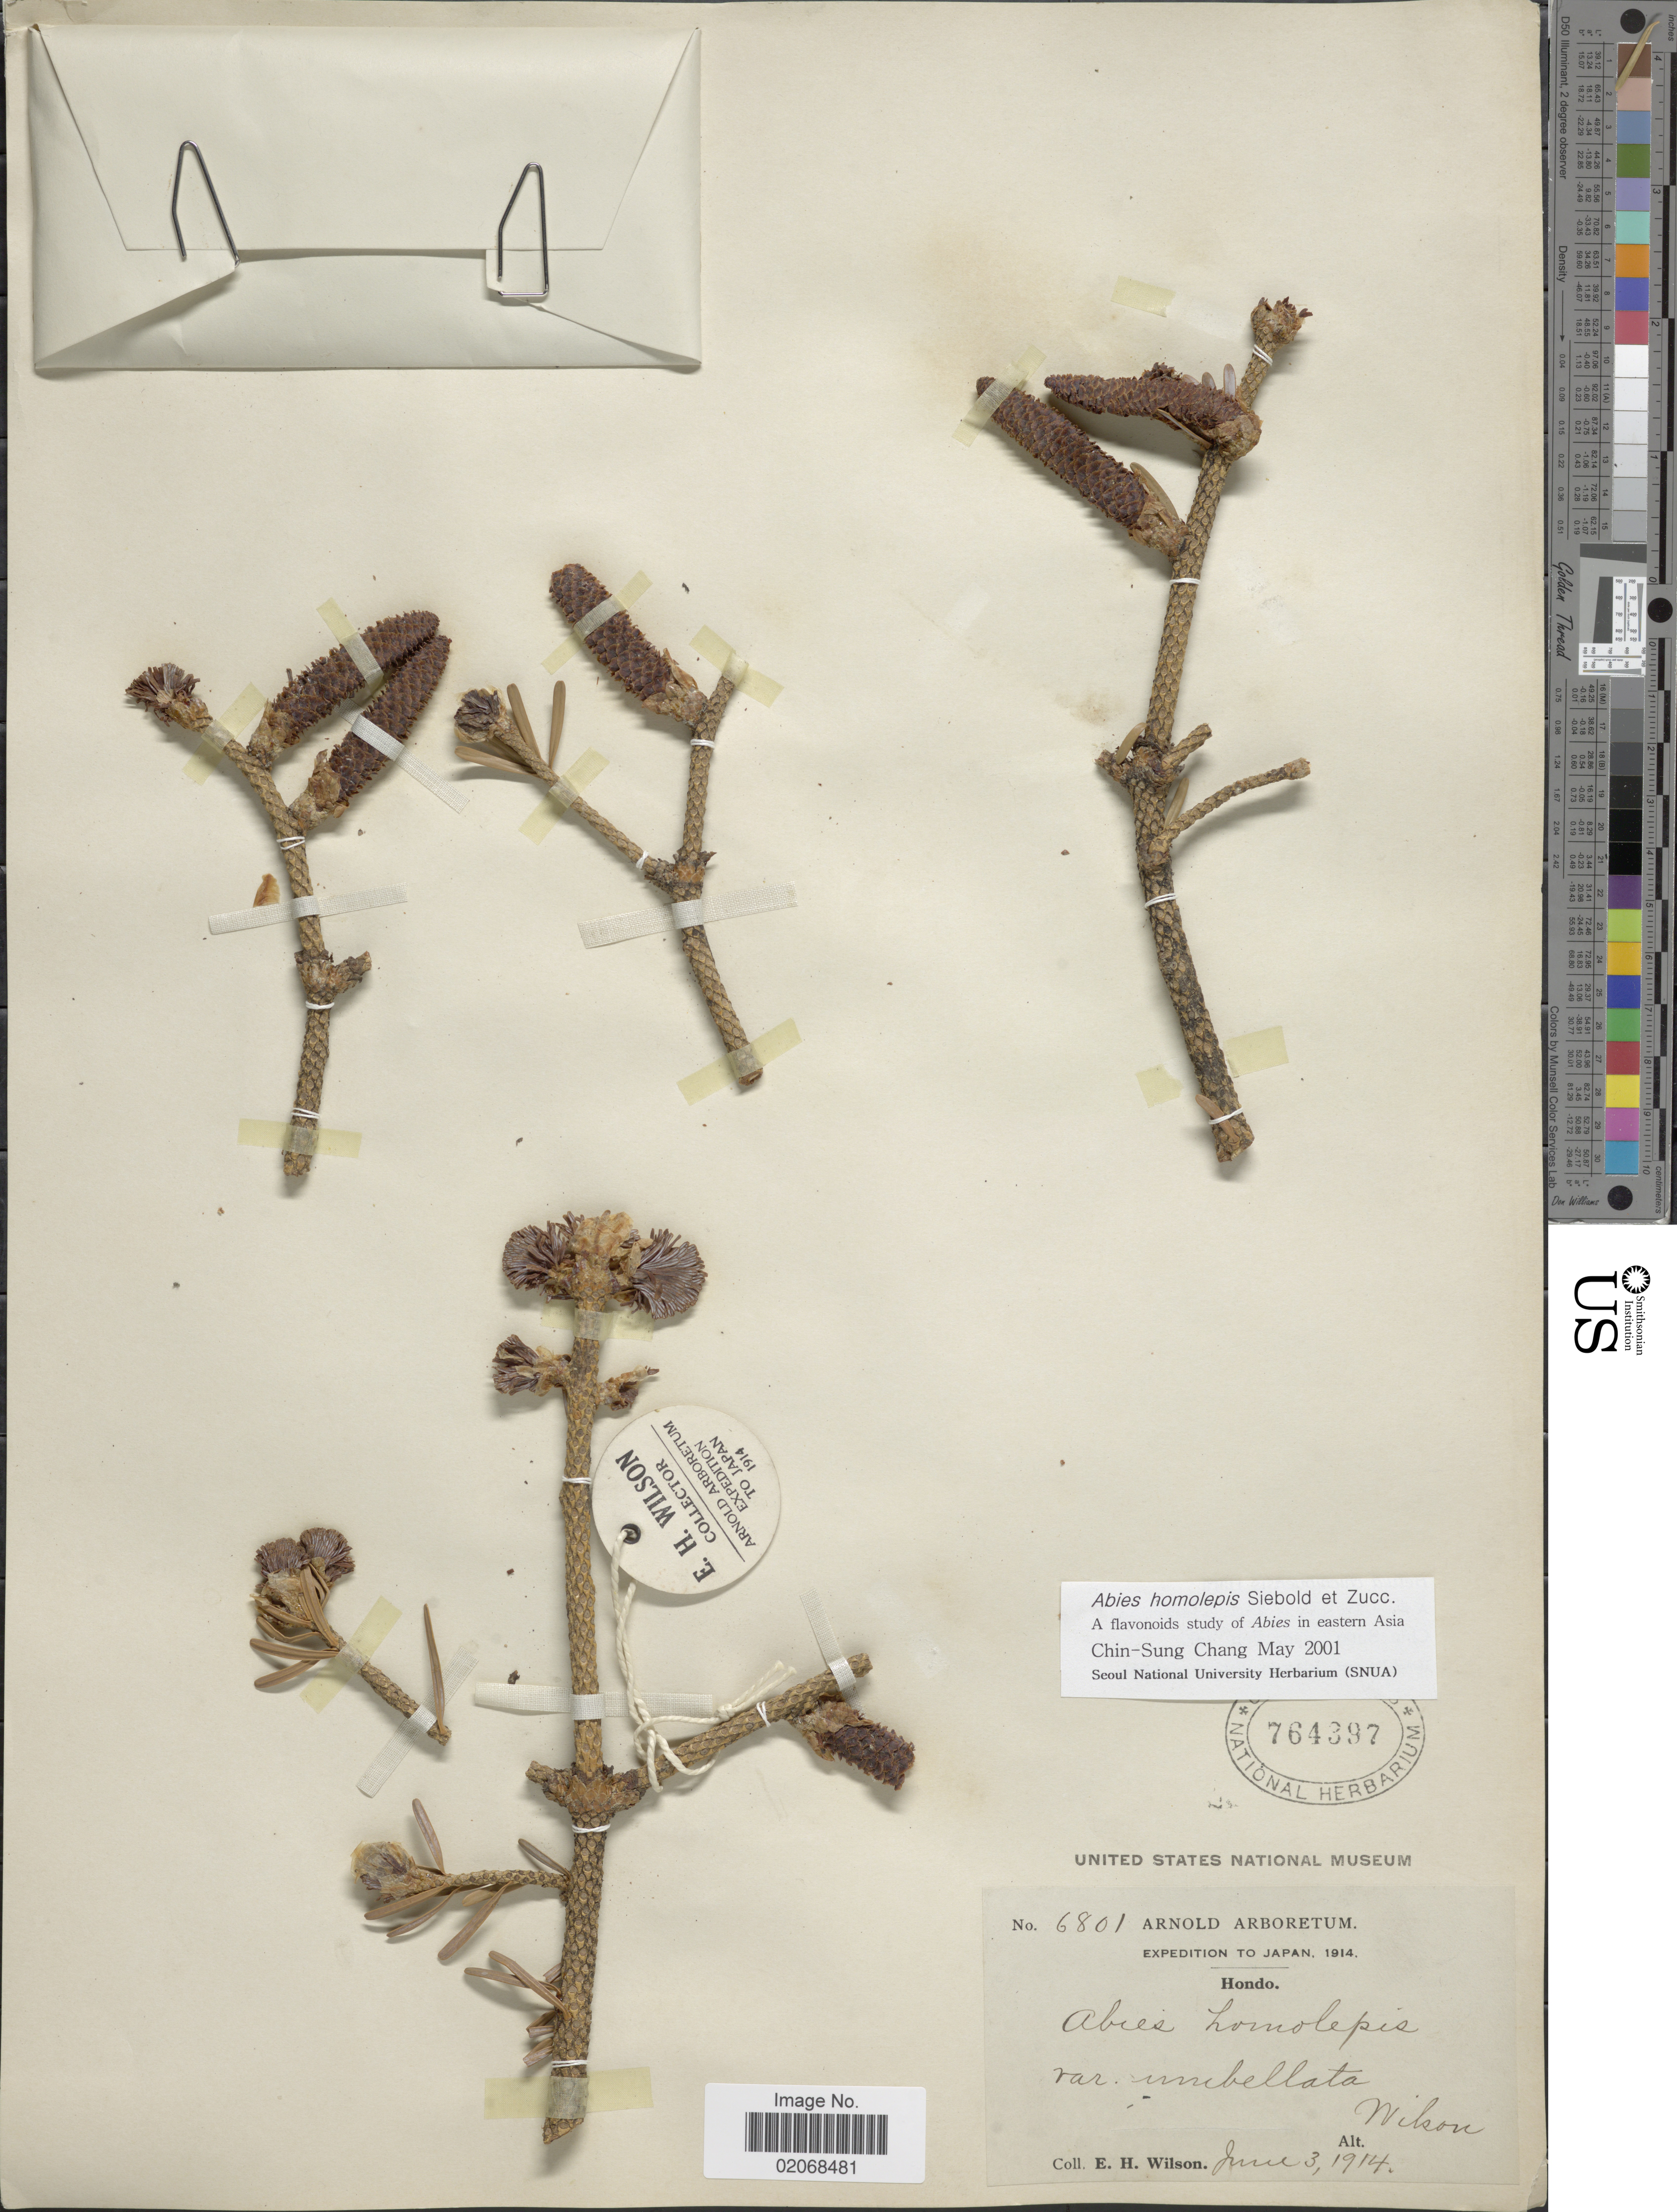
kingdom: Plantae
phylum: Tracheophyta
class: Pinopsida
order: Pinales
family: Pinaceae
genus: Abies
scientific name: Abies homolepis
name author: Siebold & Zucc.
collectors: E. Wilson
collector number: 6801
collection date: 1914-06-03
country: Japan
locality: Hondo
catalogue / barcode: US 764397